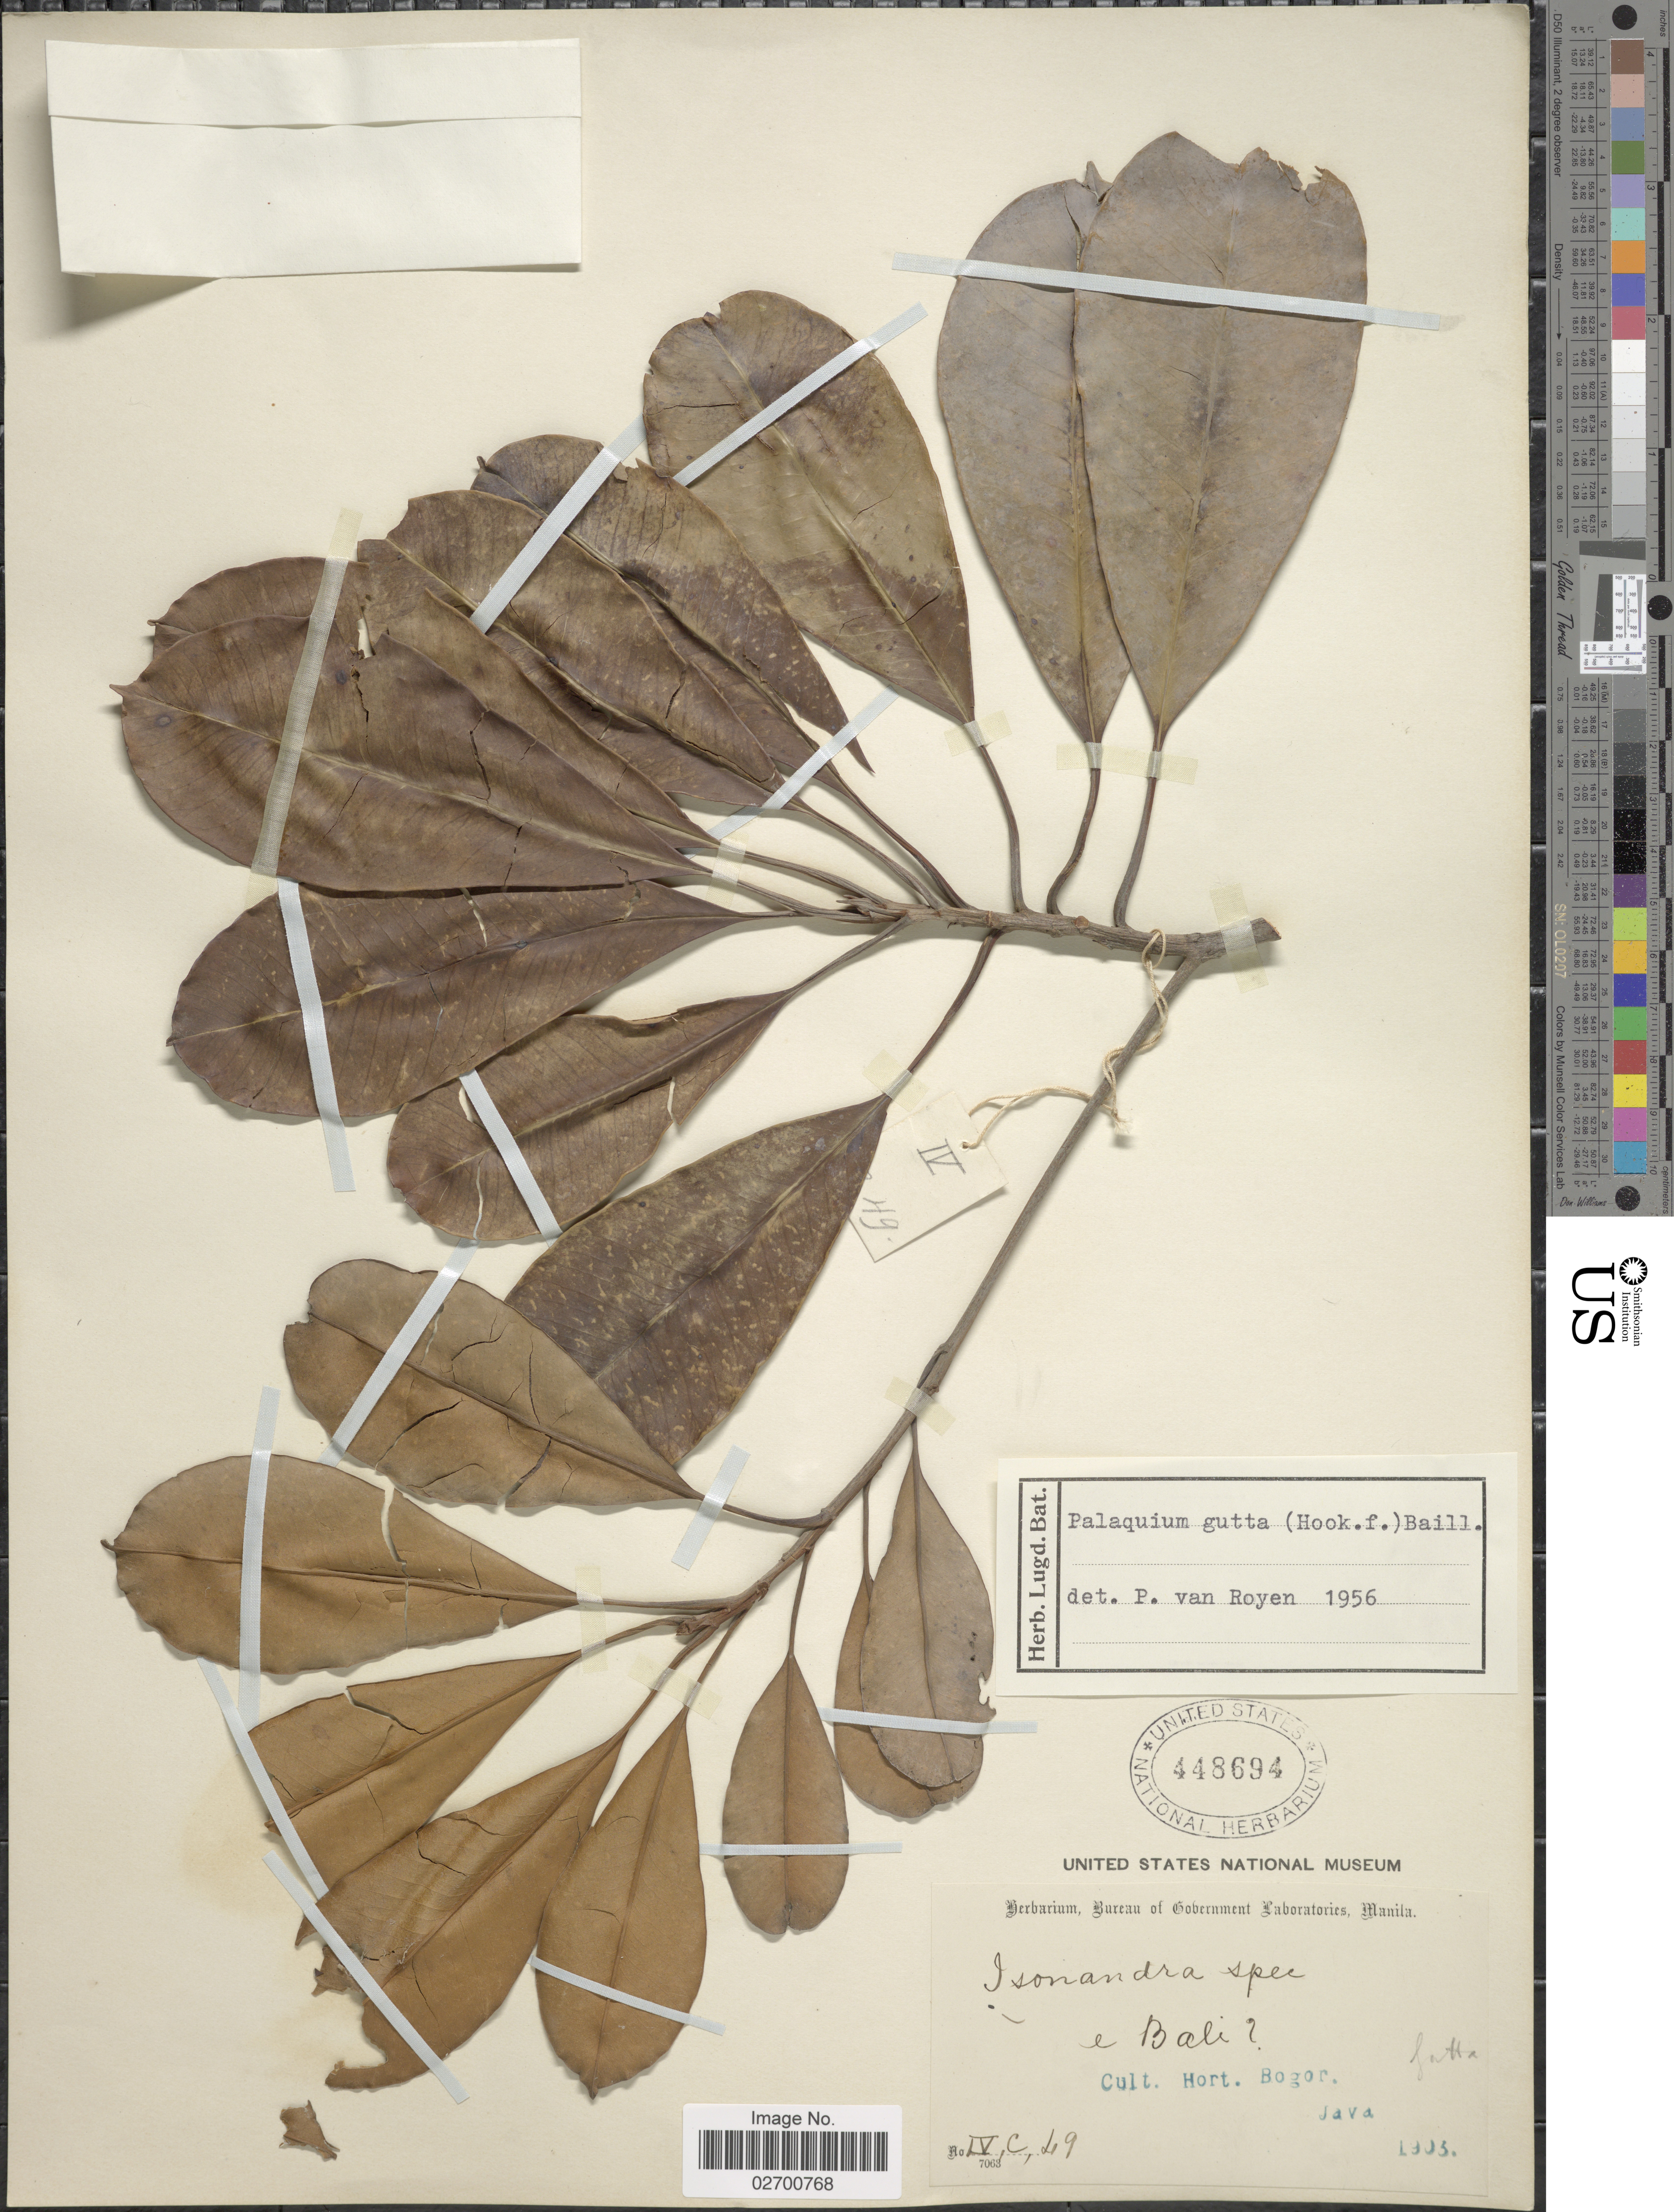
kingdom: Plantae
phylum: Tracheophyta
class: Magnoliopsida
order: Ericales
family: Sapotaceae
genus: Palaquium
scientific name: Palaquium gutta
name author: (Hook.) Baill.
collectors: Ex herb. Bureau of Government Laboratories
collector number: IV,C,49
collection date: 1903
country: Indonesia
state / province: Java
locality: Cult. Hort. Bogor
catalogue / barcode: US 448694